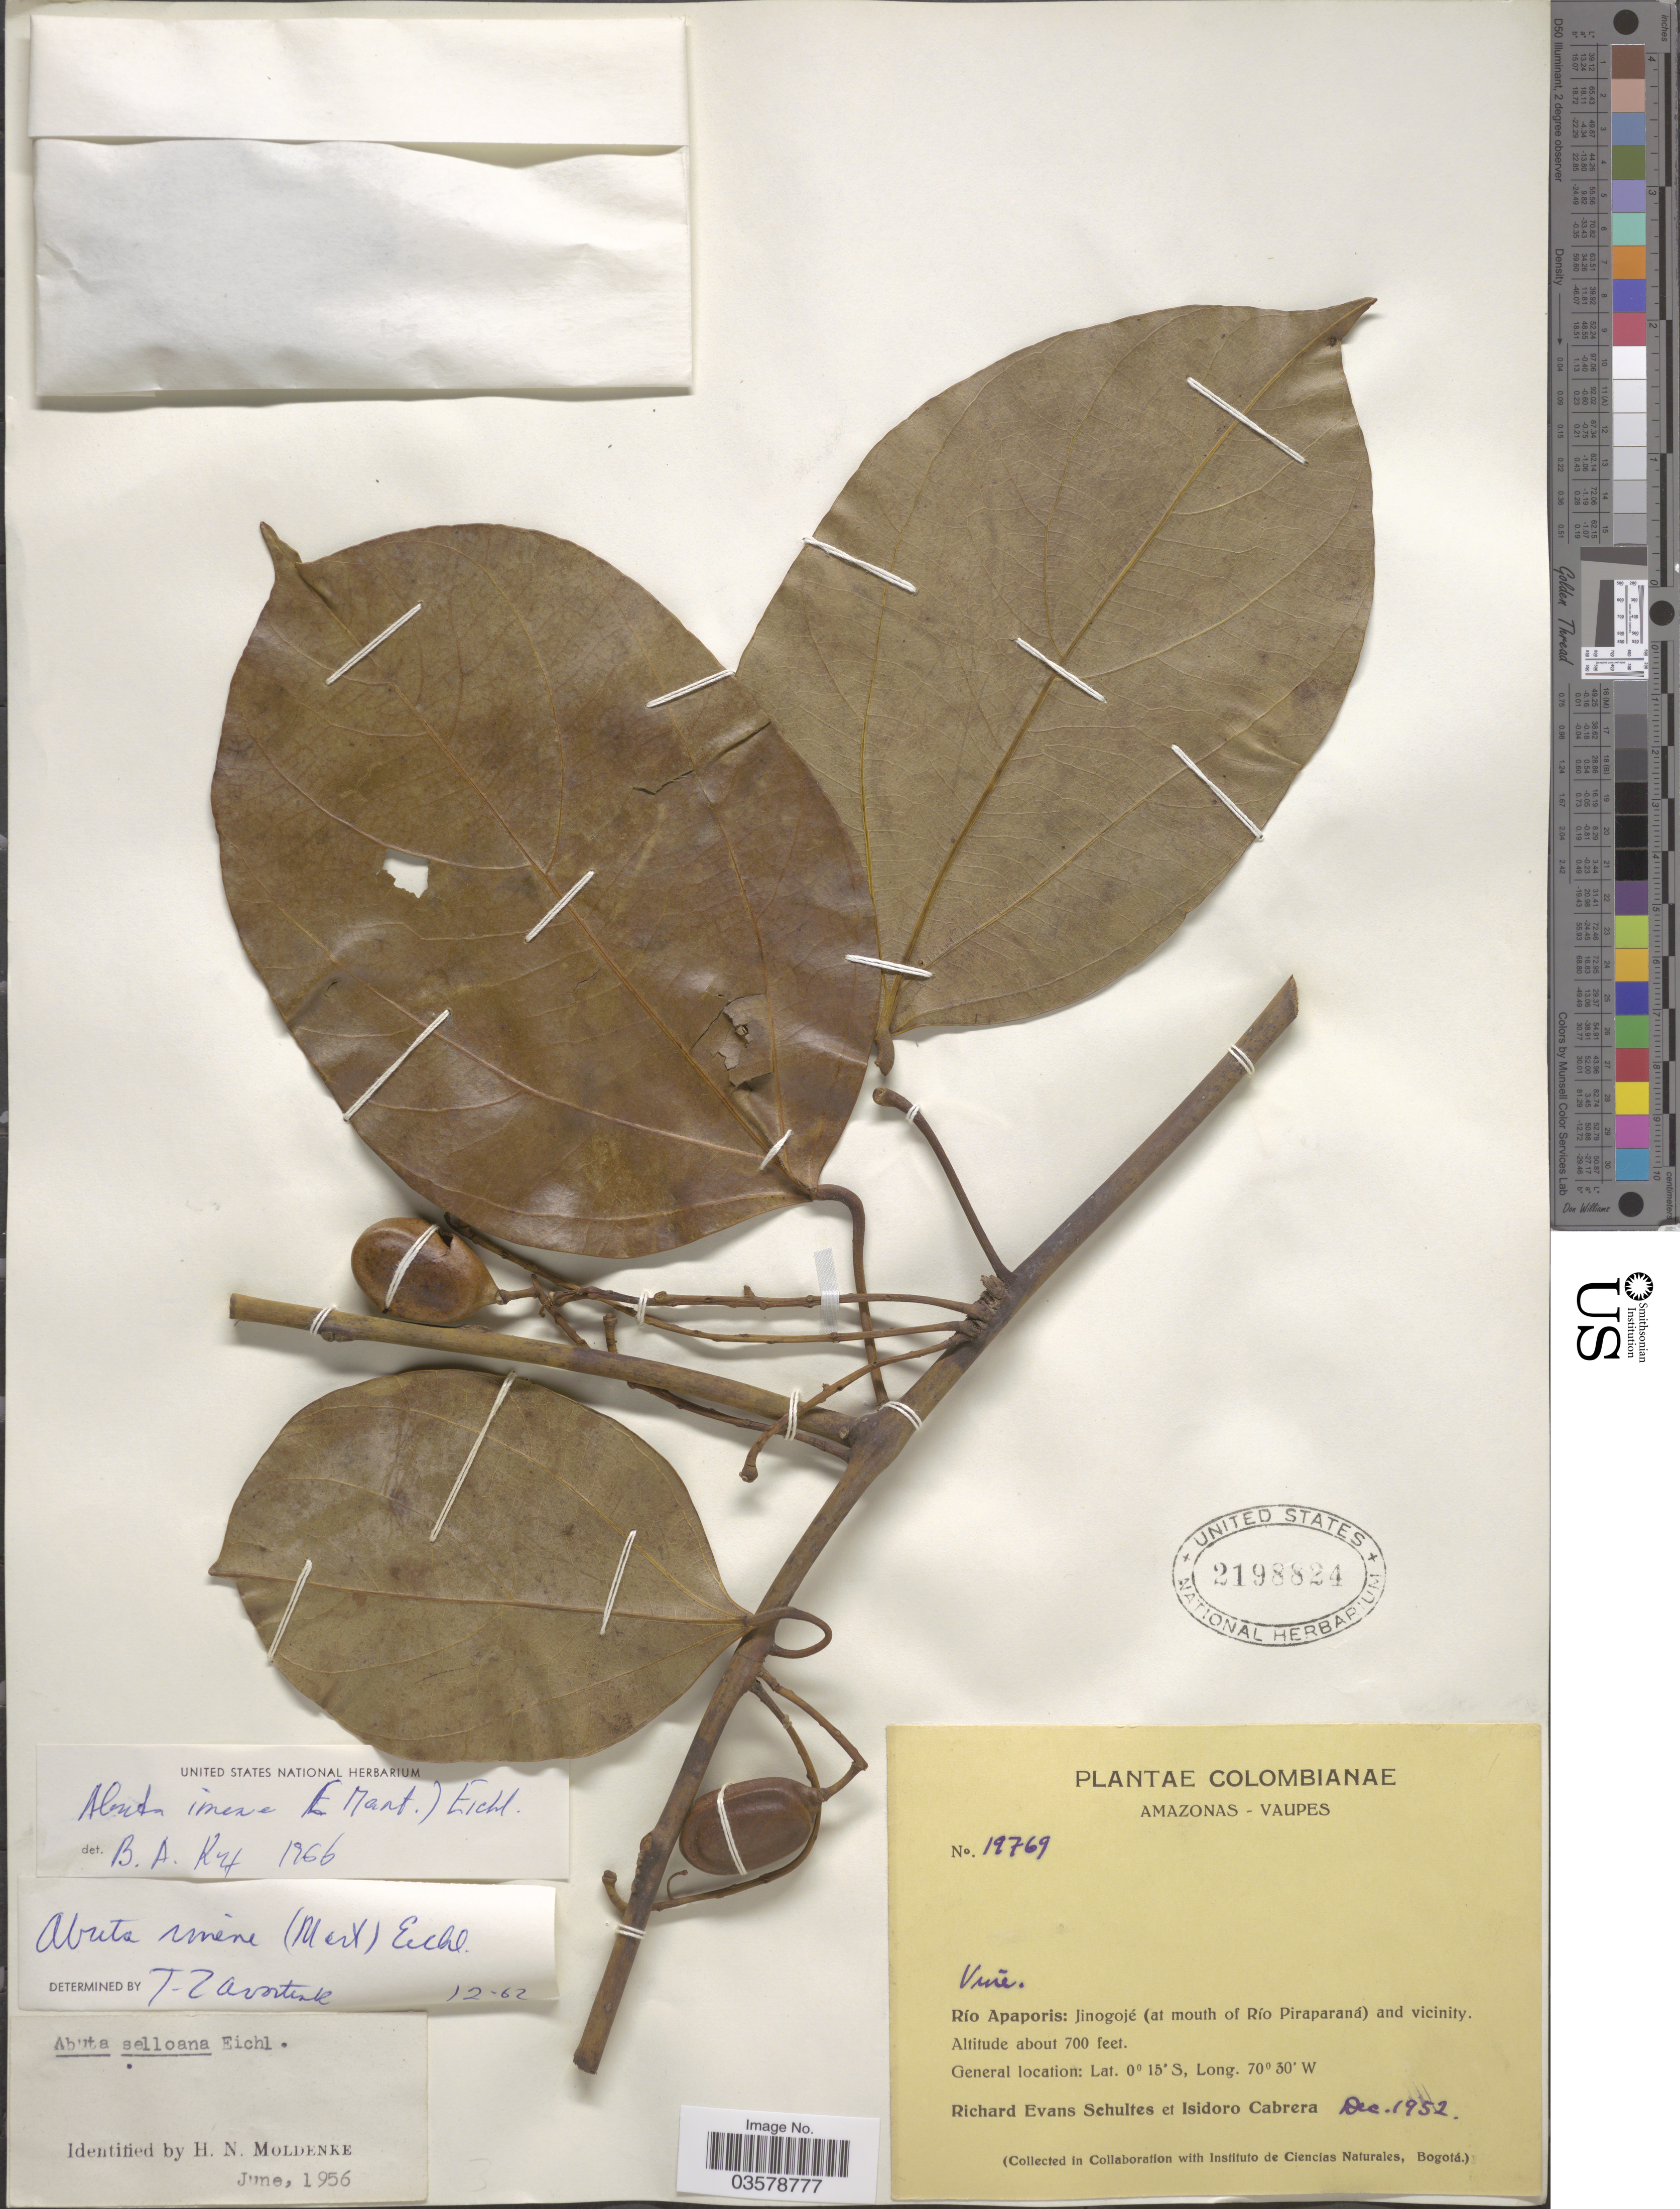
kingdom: Plantae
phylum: Tracheophyta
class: Magnoliopsida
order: Ranunculales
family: Menispermaceae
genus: Abuta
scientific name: Abuta imene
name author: (Mart.) Eichler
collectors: R. E. Schultes & I. Cabrera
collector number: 19769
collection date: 1952-12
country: Colombia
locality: Amazonas - Vaupes. Río Apaporis: Jinogojé (at mouth of Río Piraparaná) and vicinity.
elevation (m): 213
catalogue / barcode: US 2198824